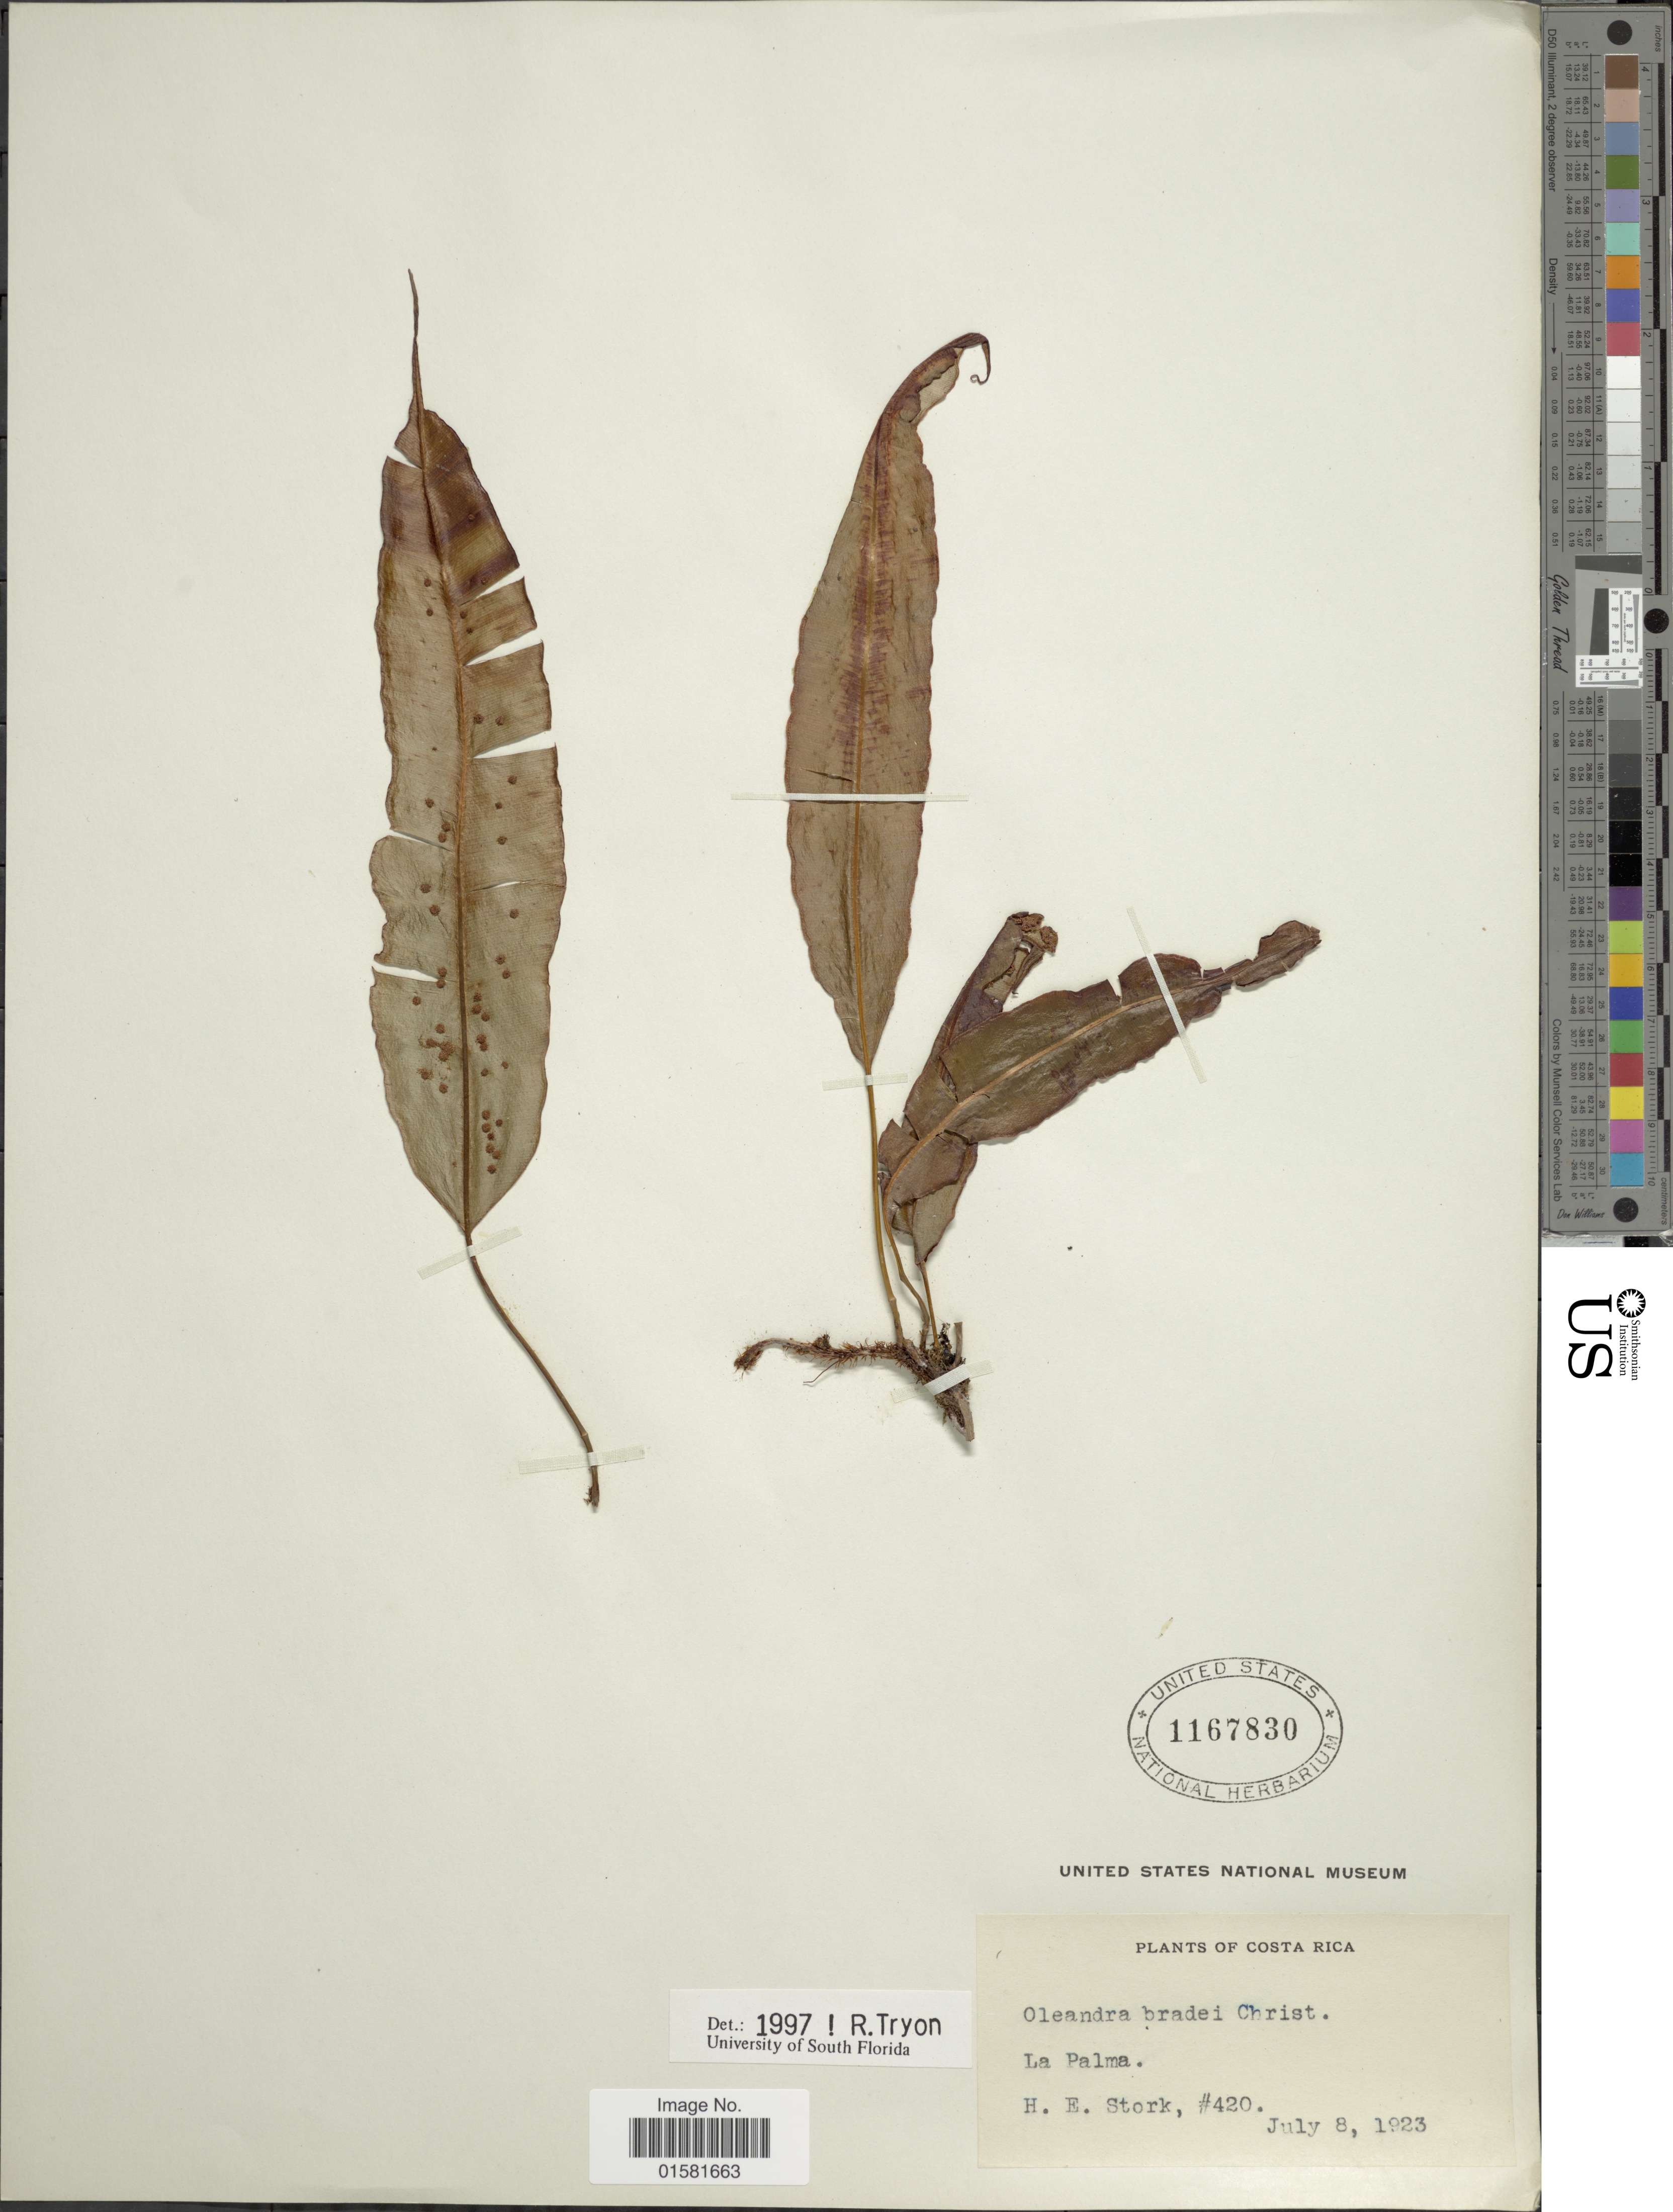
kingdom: Plantae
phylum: Tracheophyta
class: Polypodiopsida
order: Polypodiales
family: Oleandraceae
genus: Oleandra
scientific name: Oleandra bradei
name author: Christ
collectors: H. E. Stork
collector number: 4250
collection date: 1923-07-08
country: Costa Rica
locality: Costa Rica, La Palma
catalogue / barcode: US 1167830